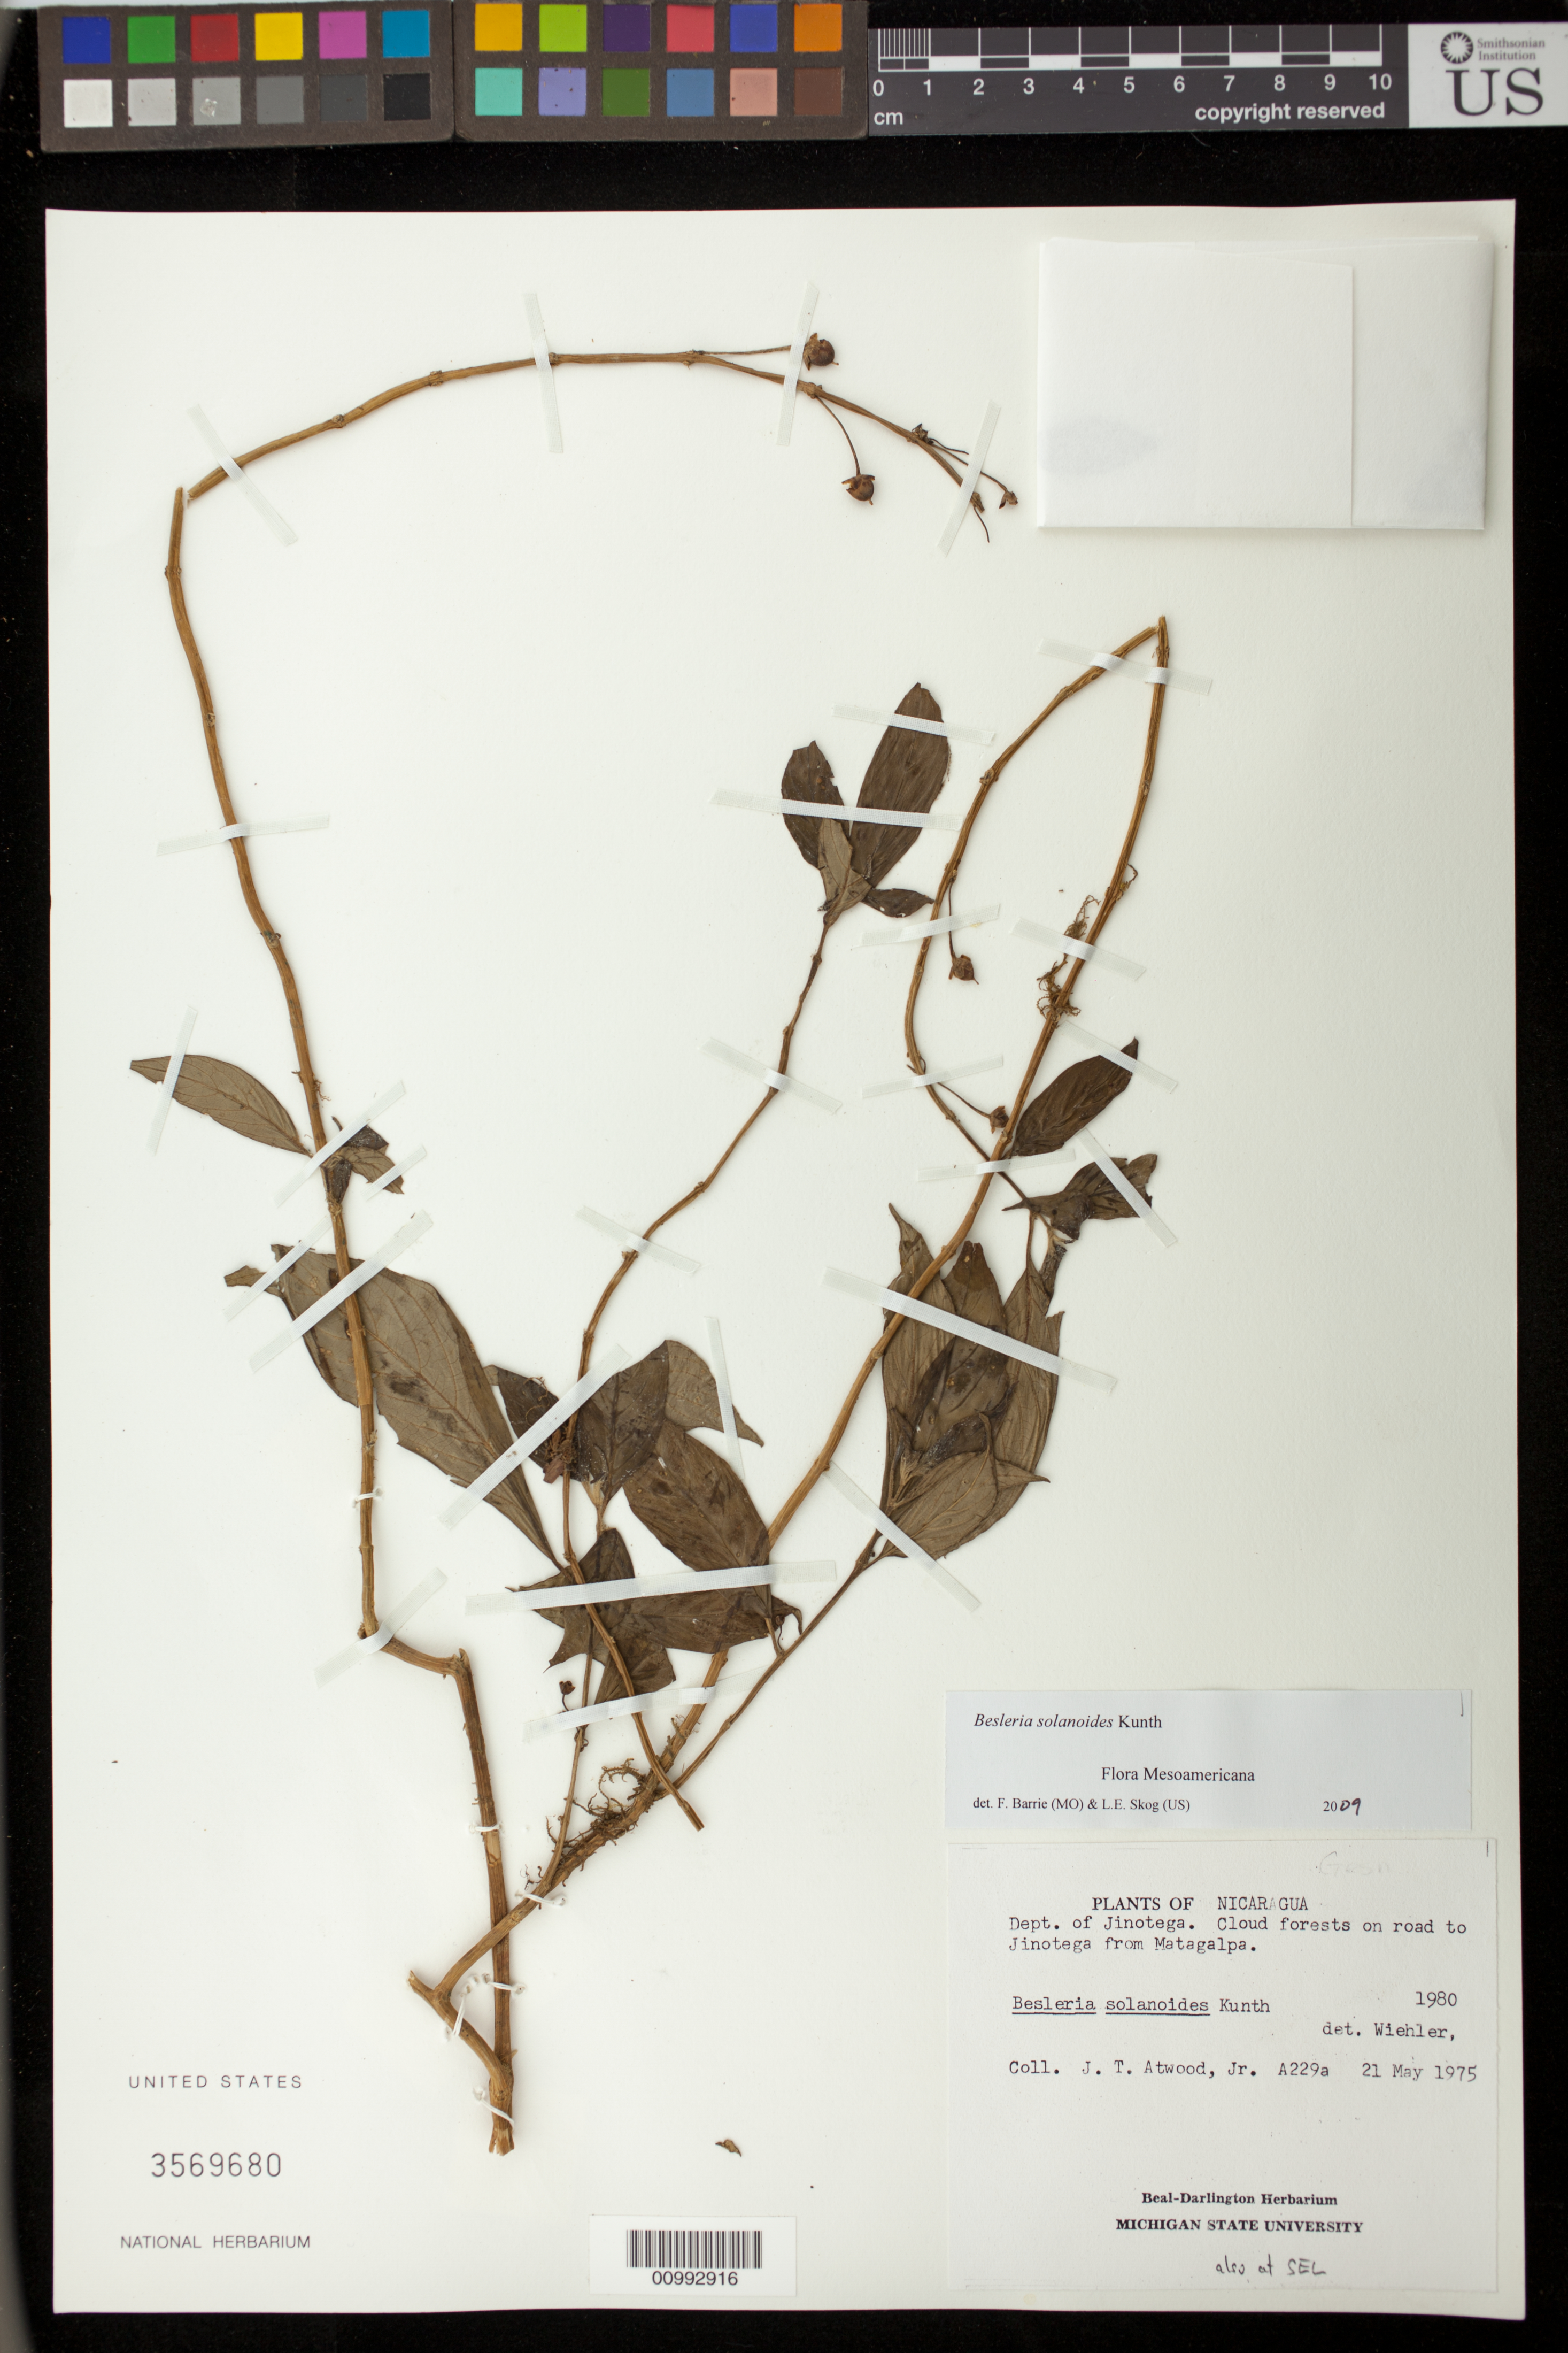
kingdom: Plantae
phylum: Tracheophyta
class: Magnoliopsida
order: Lamiales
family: Gesneriaceae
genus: Besleria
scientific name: Besleria solanoides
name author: Kunth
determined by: Barrie, F. R.; Skog, Laurence E.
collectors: J. T. Atwood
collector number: A 229 a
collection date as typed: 21 May 1975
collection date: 1975-05-21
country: Nicaragua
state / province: Jinotega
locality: Dept. of Jinotega. On road to Jinotega from Matagalpa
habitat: Cloud forests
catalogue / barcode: US 3569680